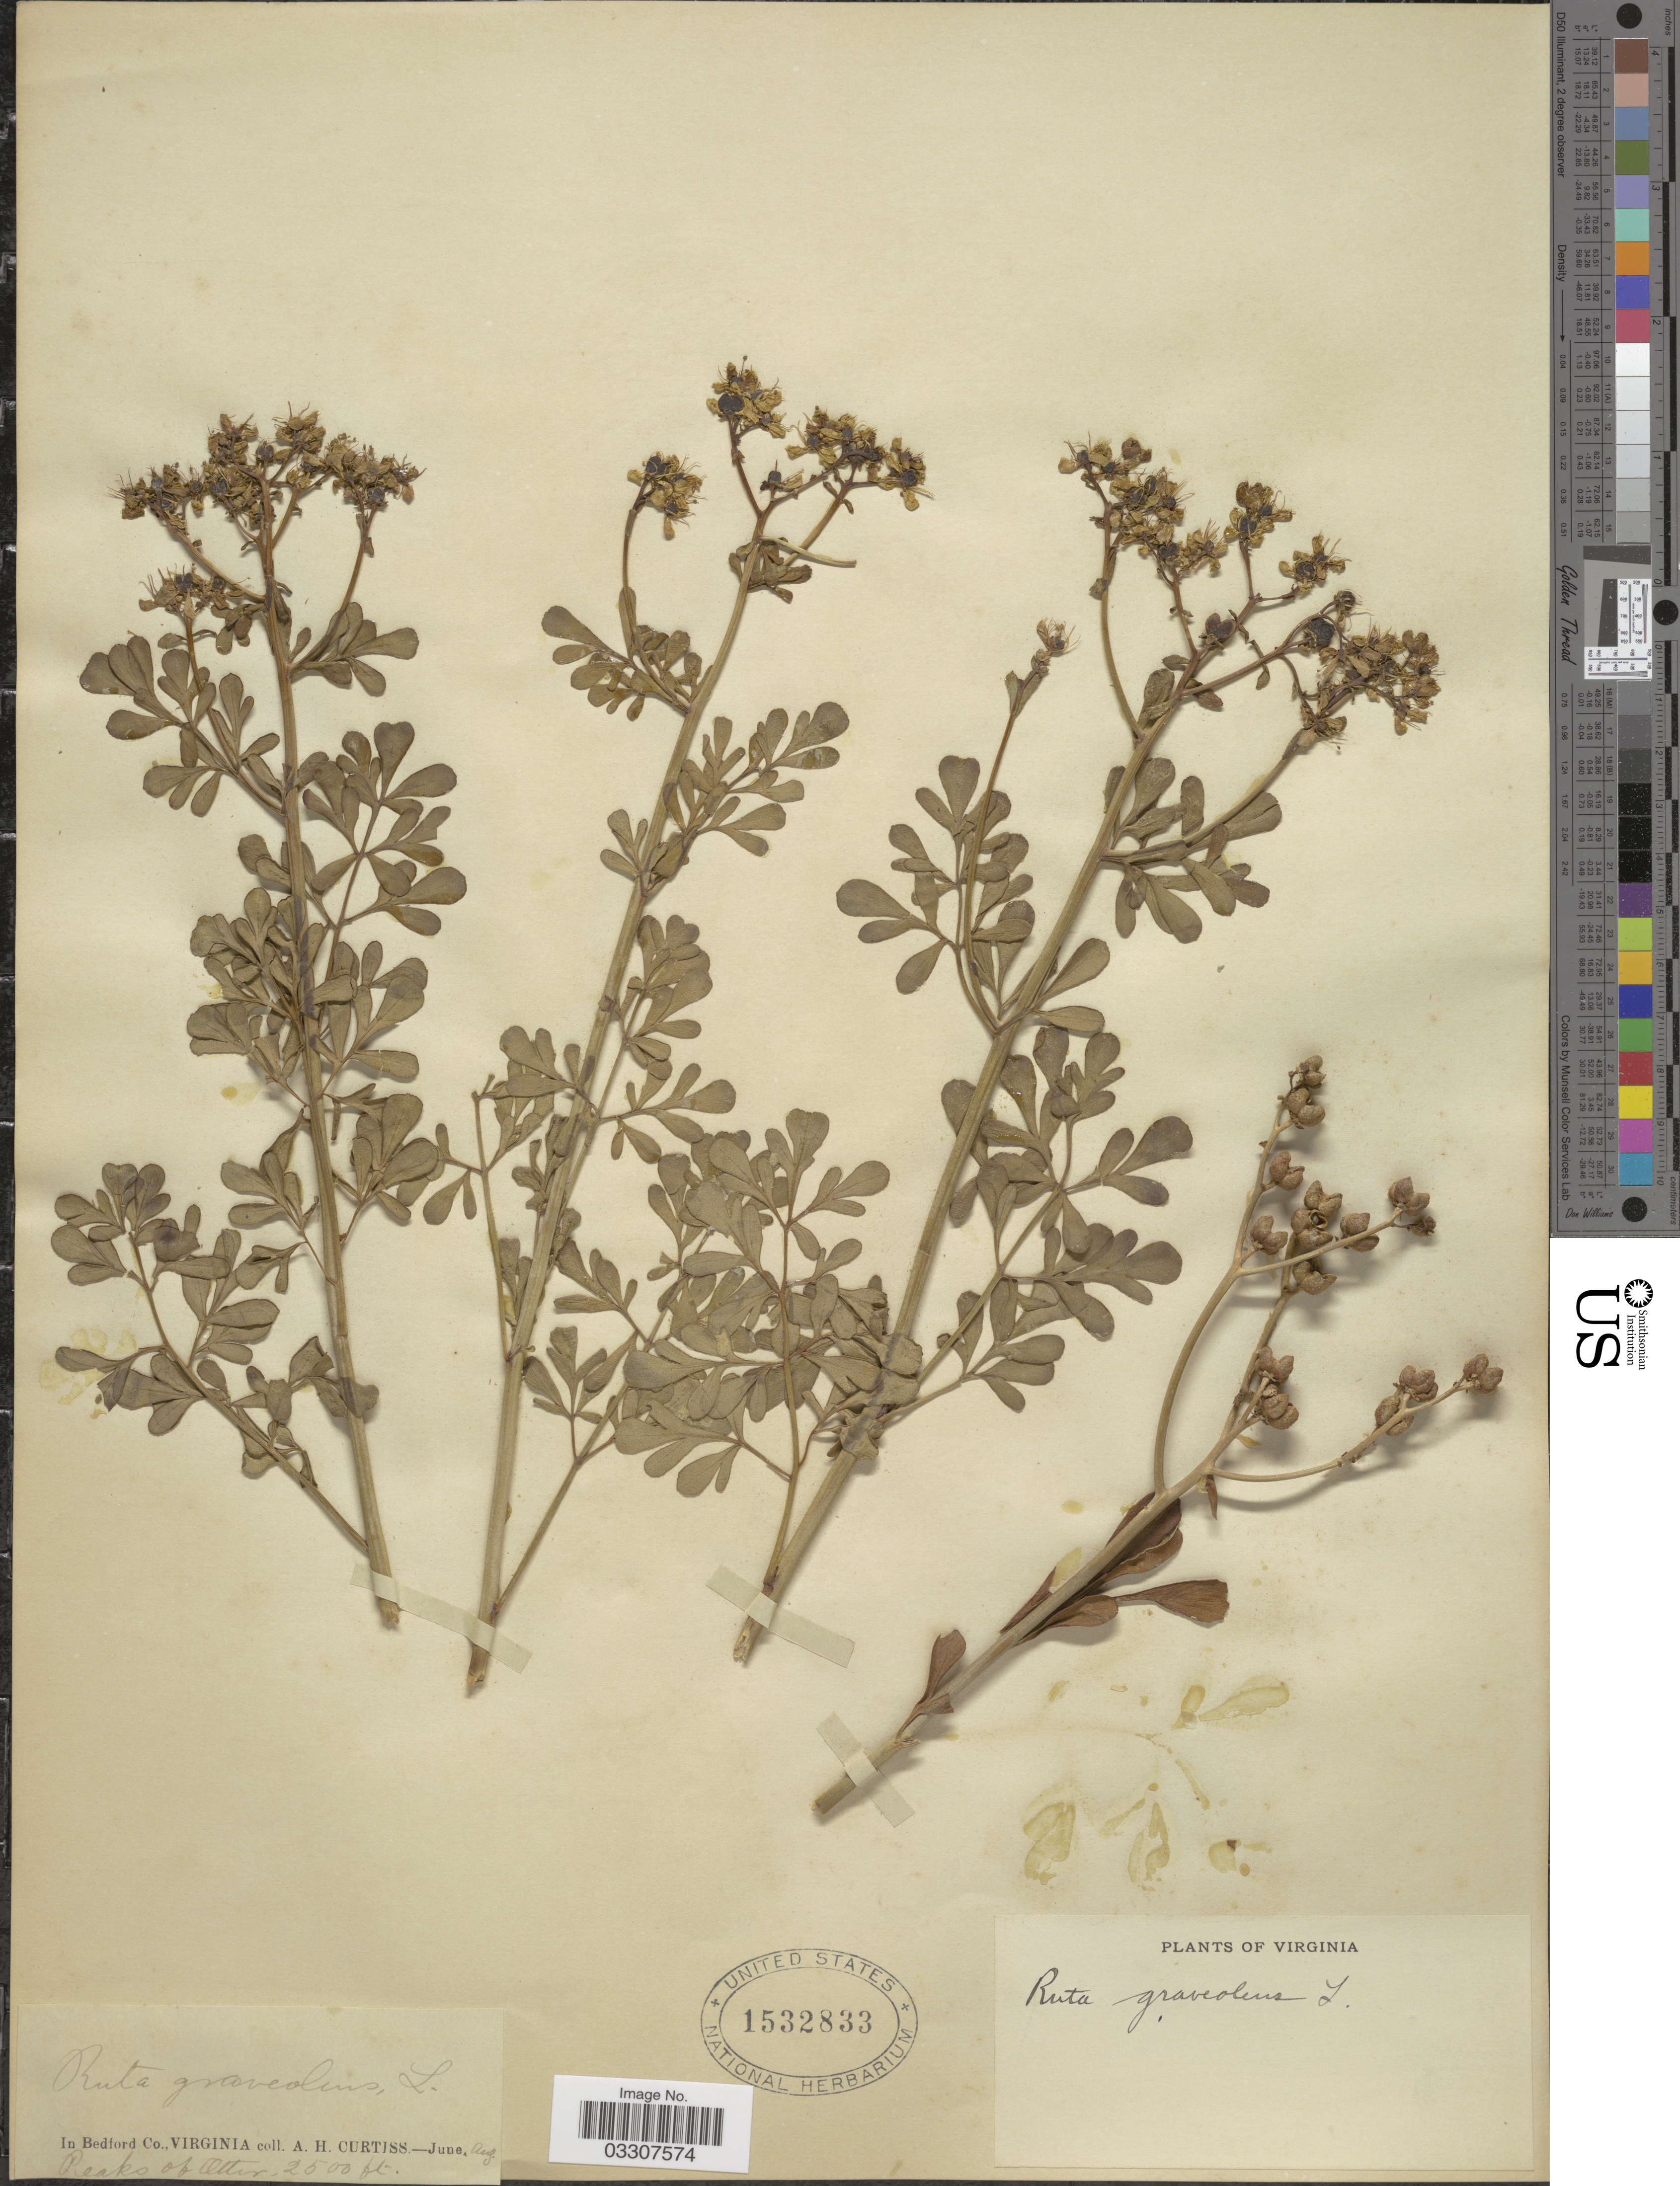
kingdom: Plantae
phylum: Tracheophyta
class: Magnoliopsida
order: Sapindales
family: Rutaceae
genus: Ruta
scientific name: Ruta graveolens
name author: L.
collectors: A. H. Curtiss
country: United States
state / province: Virginia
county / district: Bedford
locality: In Bedford Co. Peaks of Otter.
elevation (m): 762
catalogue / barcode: US 1532833